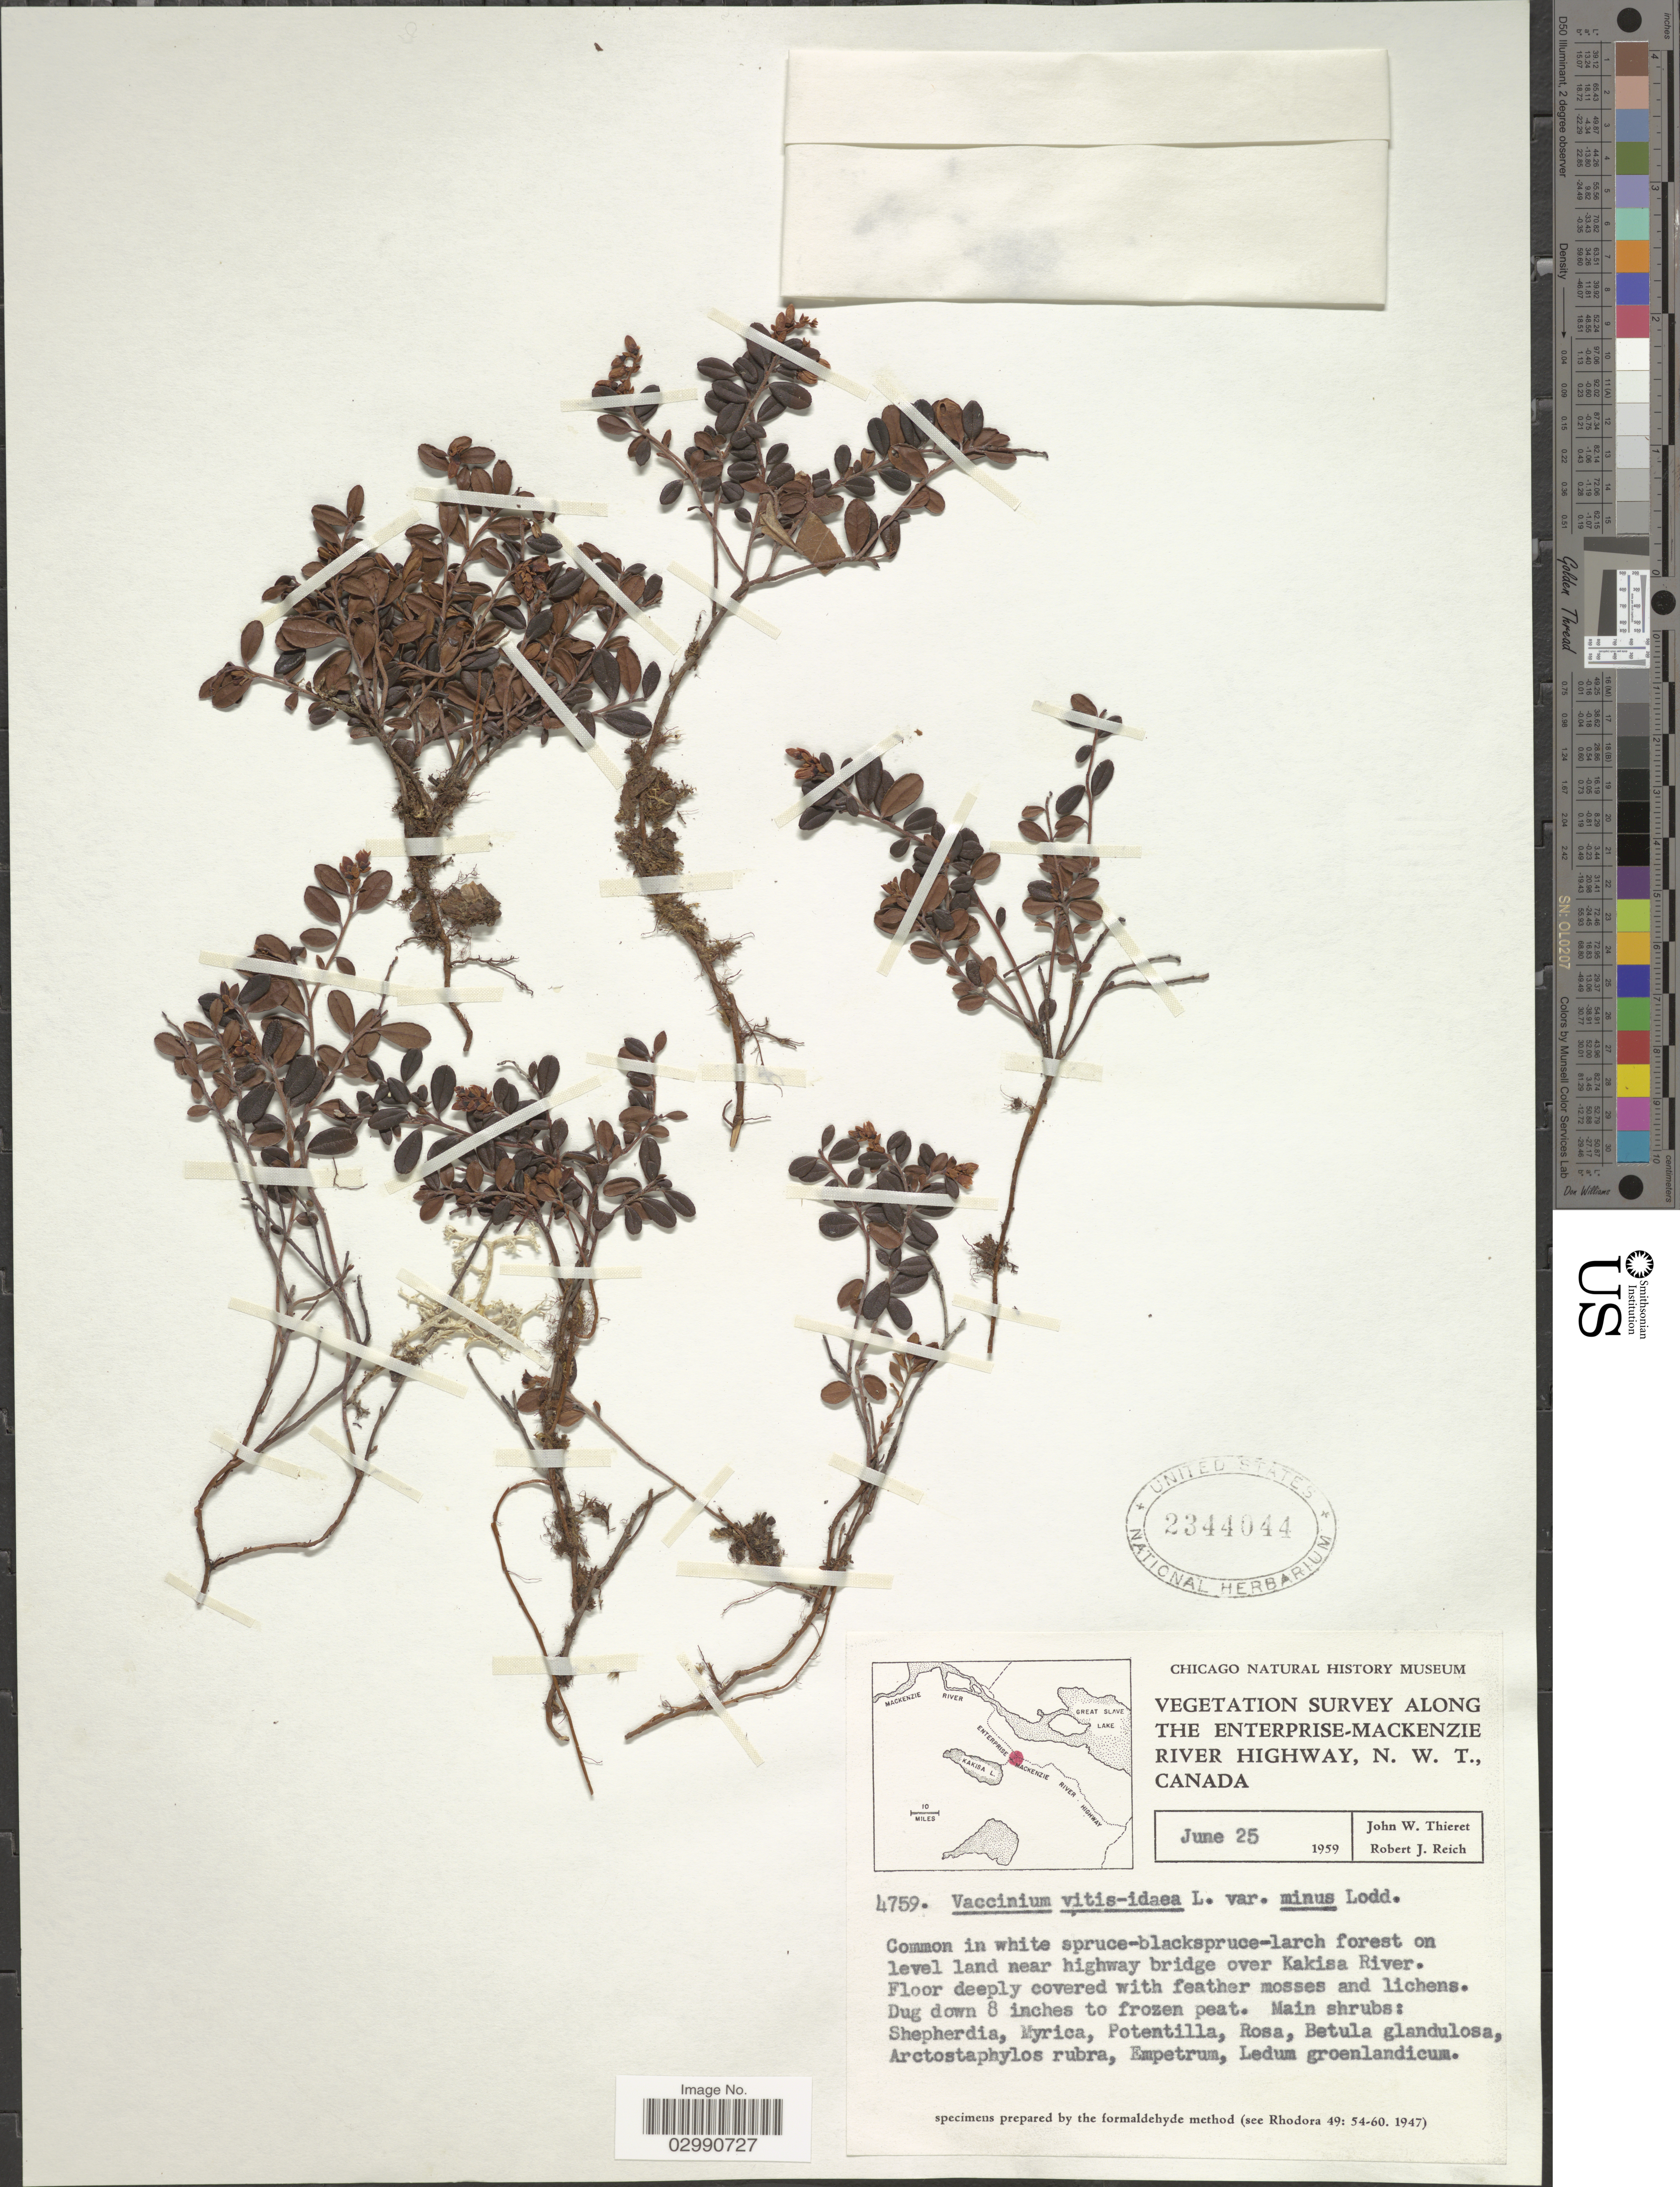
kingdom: Plantae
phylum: Tracheophyta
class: Magnoliopsida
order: Ericales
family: Ericaceae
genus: Vaccinium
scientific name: Vaccinium vitis-idaea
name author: L.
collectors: J. W. Thieret & R. Reich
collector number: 4759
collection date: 1959-06-25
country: Canada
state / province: Northwest Territories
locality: Vegetation Survey Along The Enterprise-Mackenzie River Highway, N.W.T., Forest on level land near highway bridge over Kakisa River.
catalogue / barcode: US 2344044